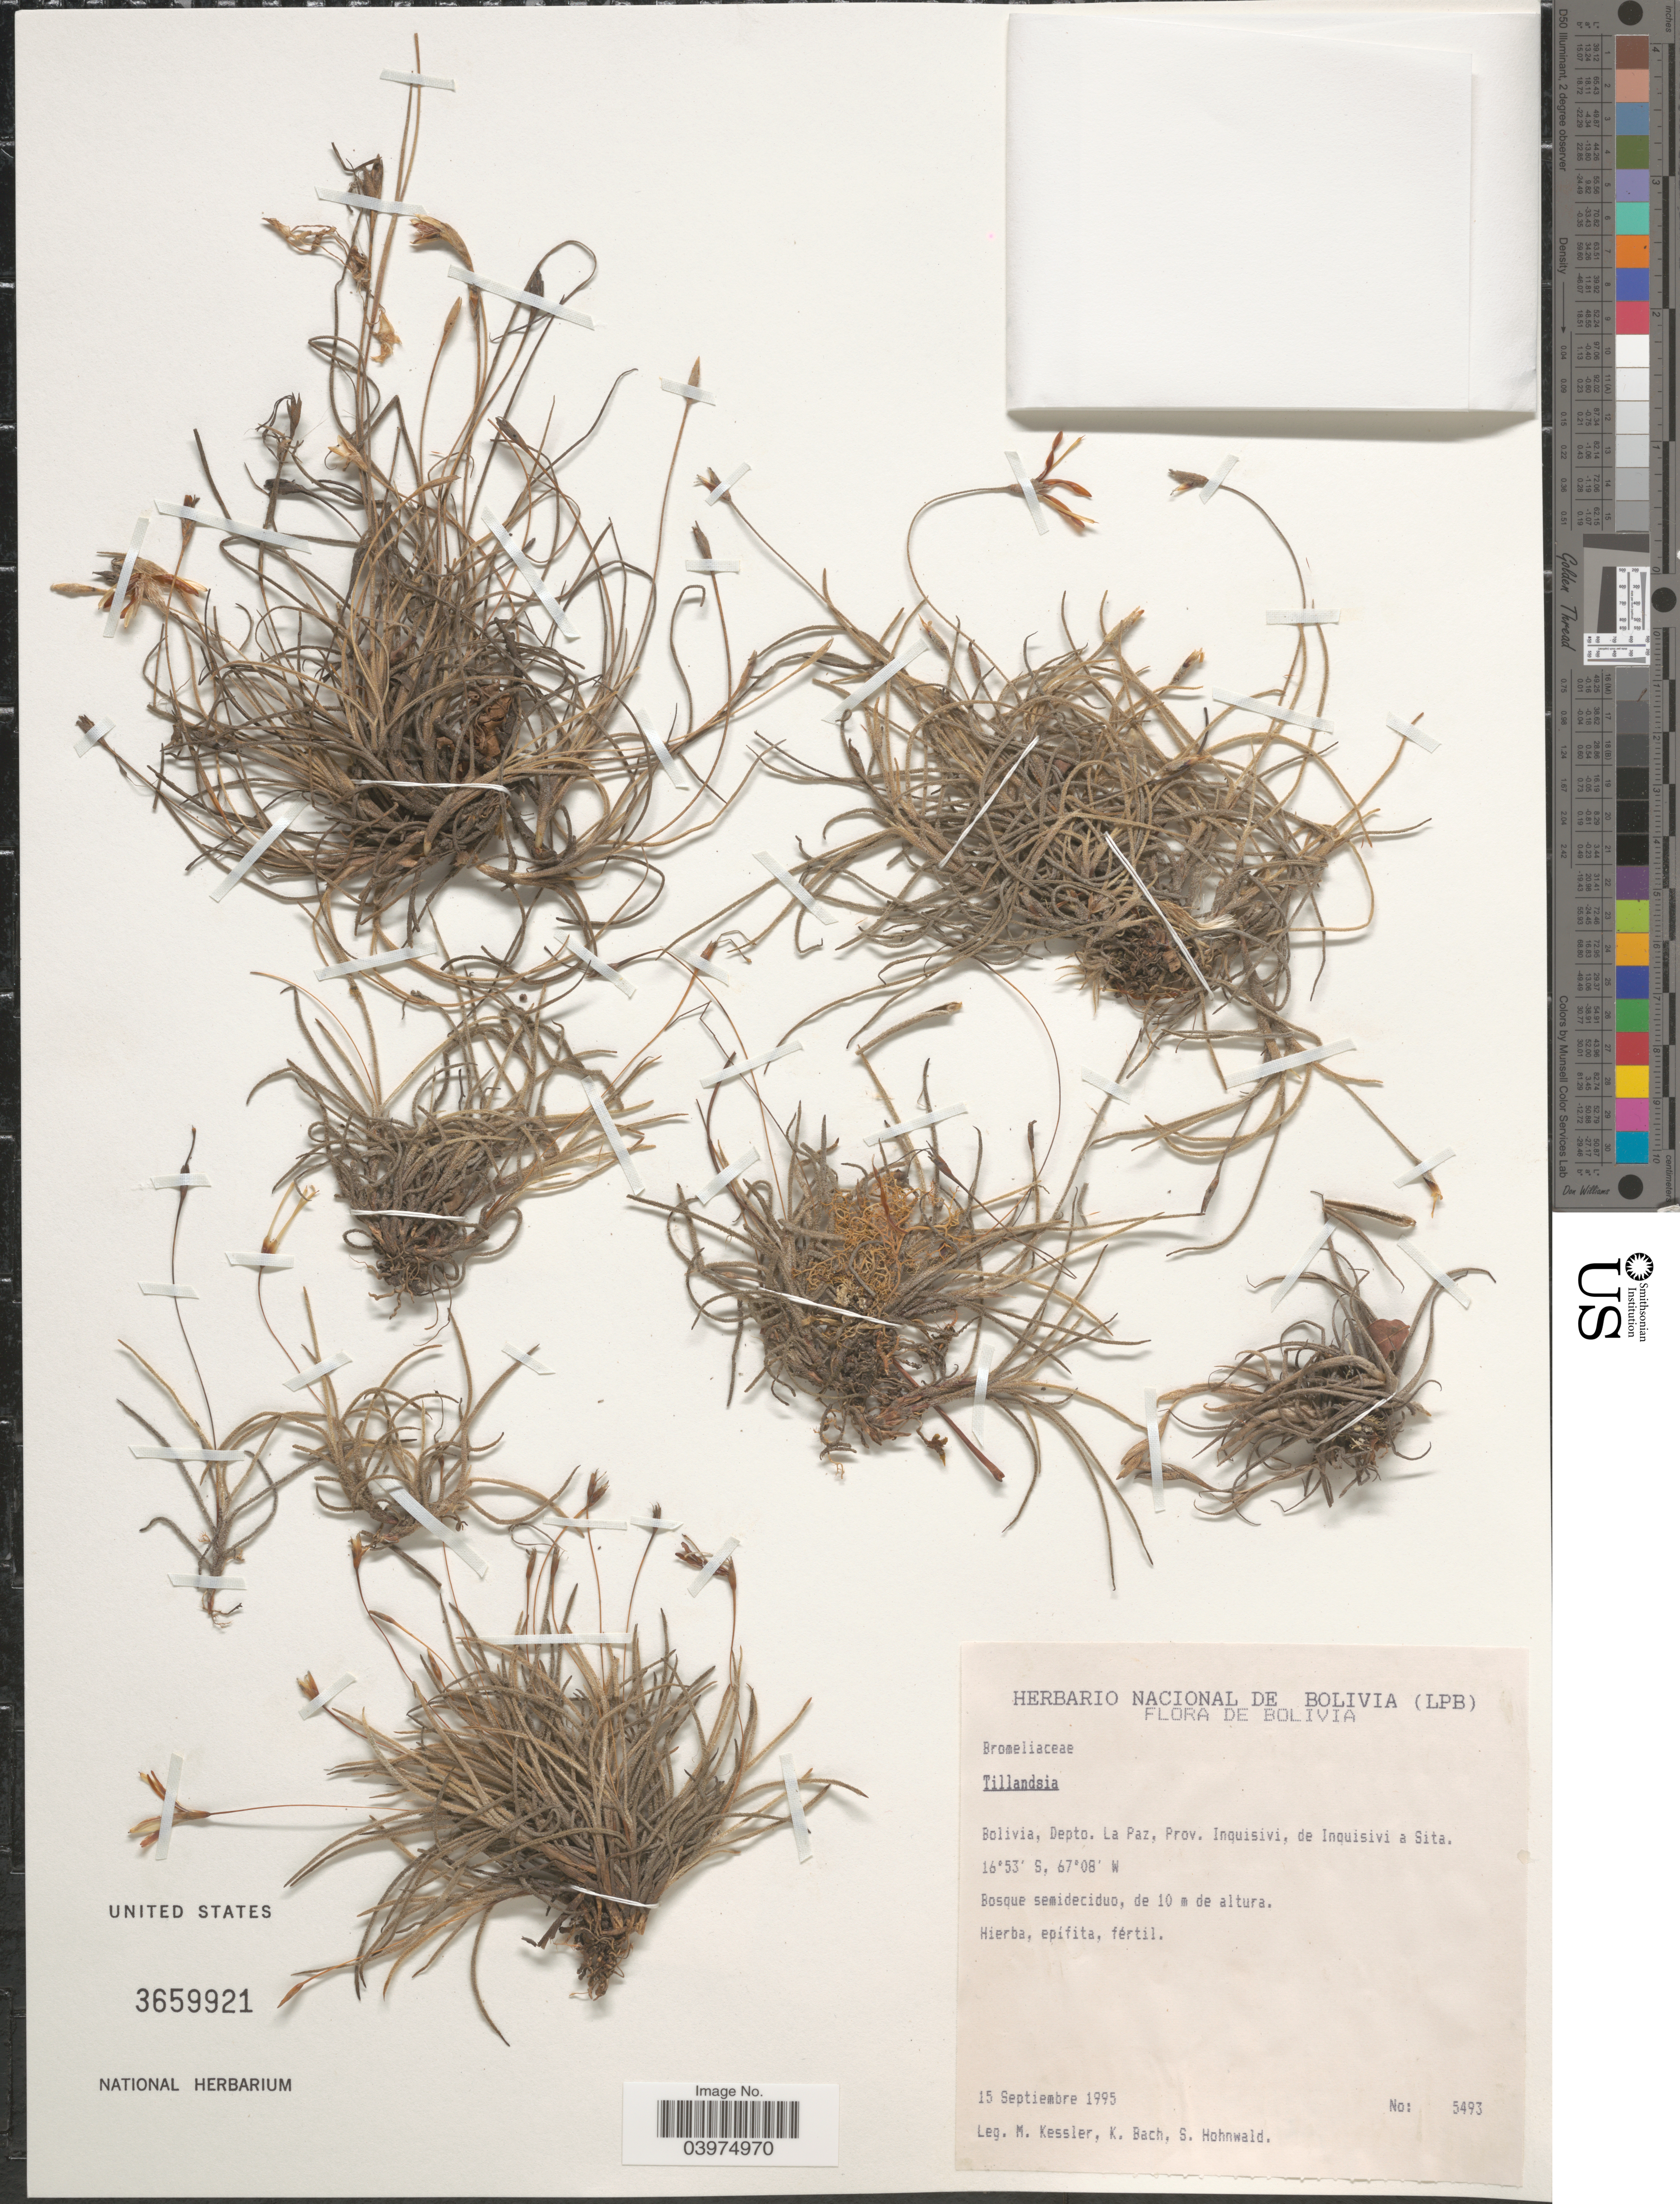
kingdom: Plantae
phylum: Tracheophyta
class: Liliopsida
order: Poales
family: Bromeliaceae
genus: Tillandsia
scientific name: Tillandsia sp.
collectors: M. Kessler, K. Bach & S. Hohnwald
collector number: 5493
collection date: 1995-09-15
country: Bolivia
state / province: La Paz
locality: Depto. La Paz, Prov. Inquisivi, de Inquisivi a Sita.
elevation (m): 10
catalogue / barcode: US 3659921